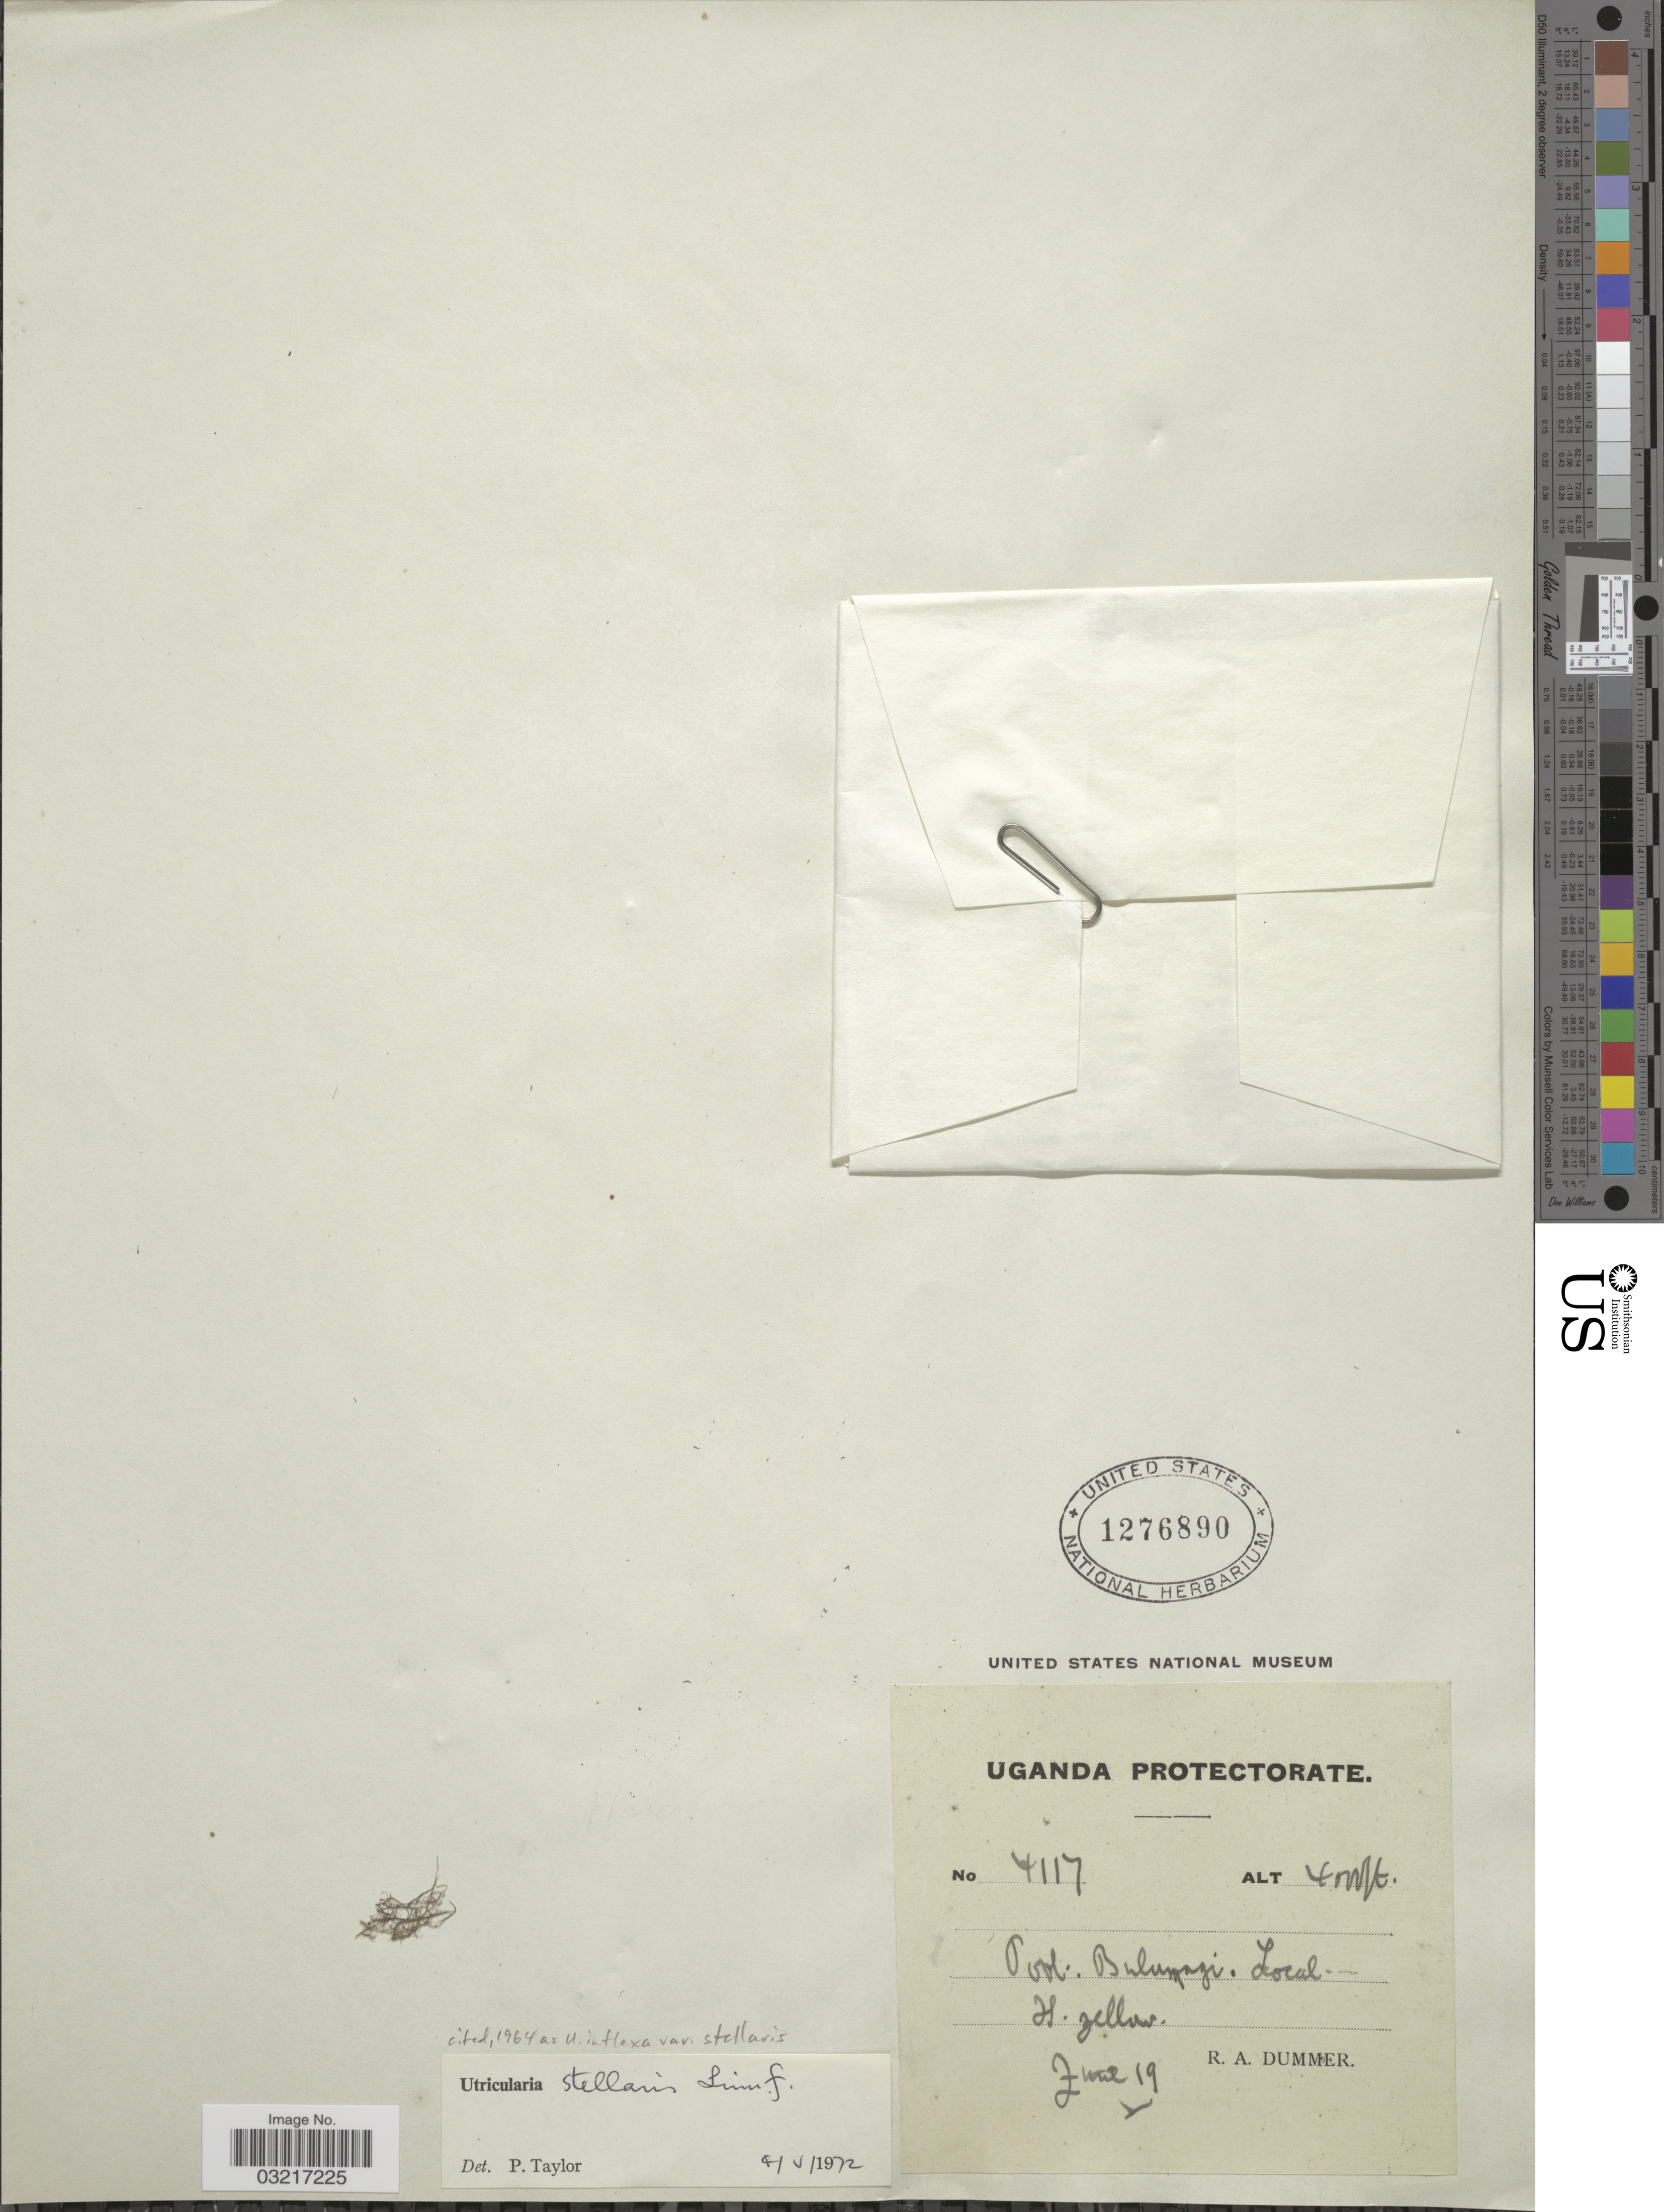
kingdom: Plantae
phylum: Tracheophyta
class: Magnoliopsida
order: Lamiales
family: Lentibulariaceae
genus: Utricularia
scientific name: Utricularia inflexa var. stellaris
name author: (L. f.) P. Taylor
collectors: R. A. Dümmer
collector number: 4117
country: Uganda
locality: Pool: Bulumagi.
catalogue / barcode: US 1276890